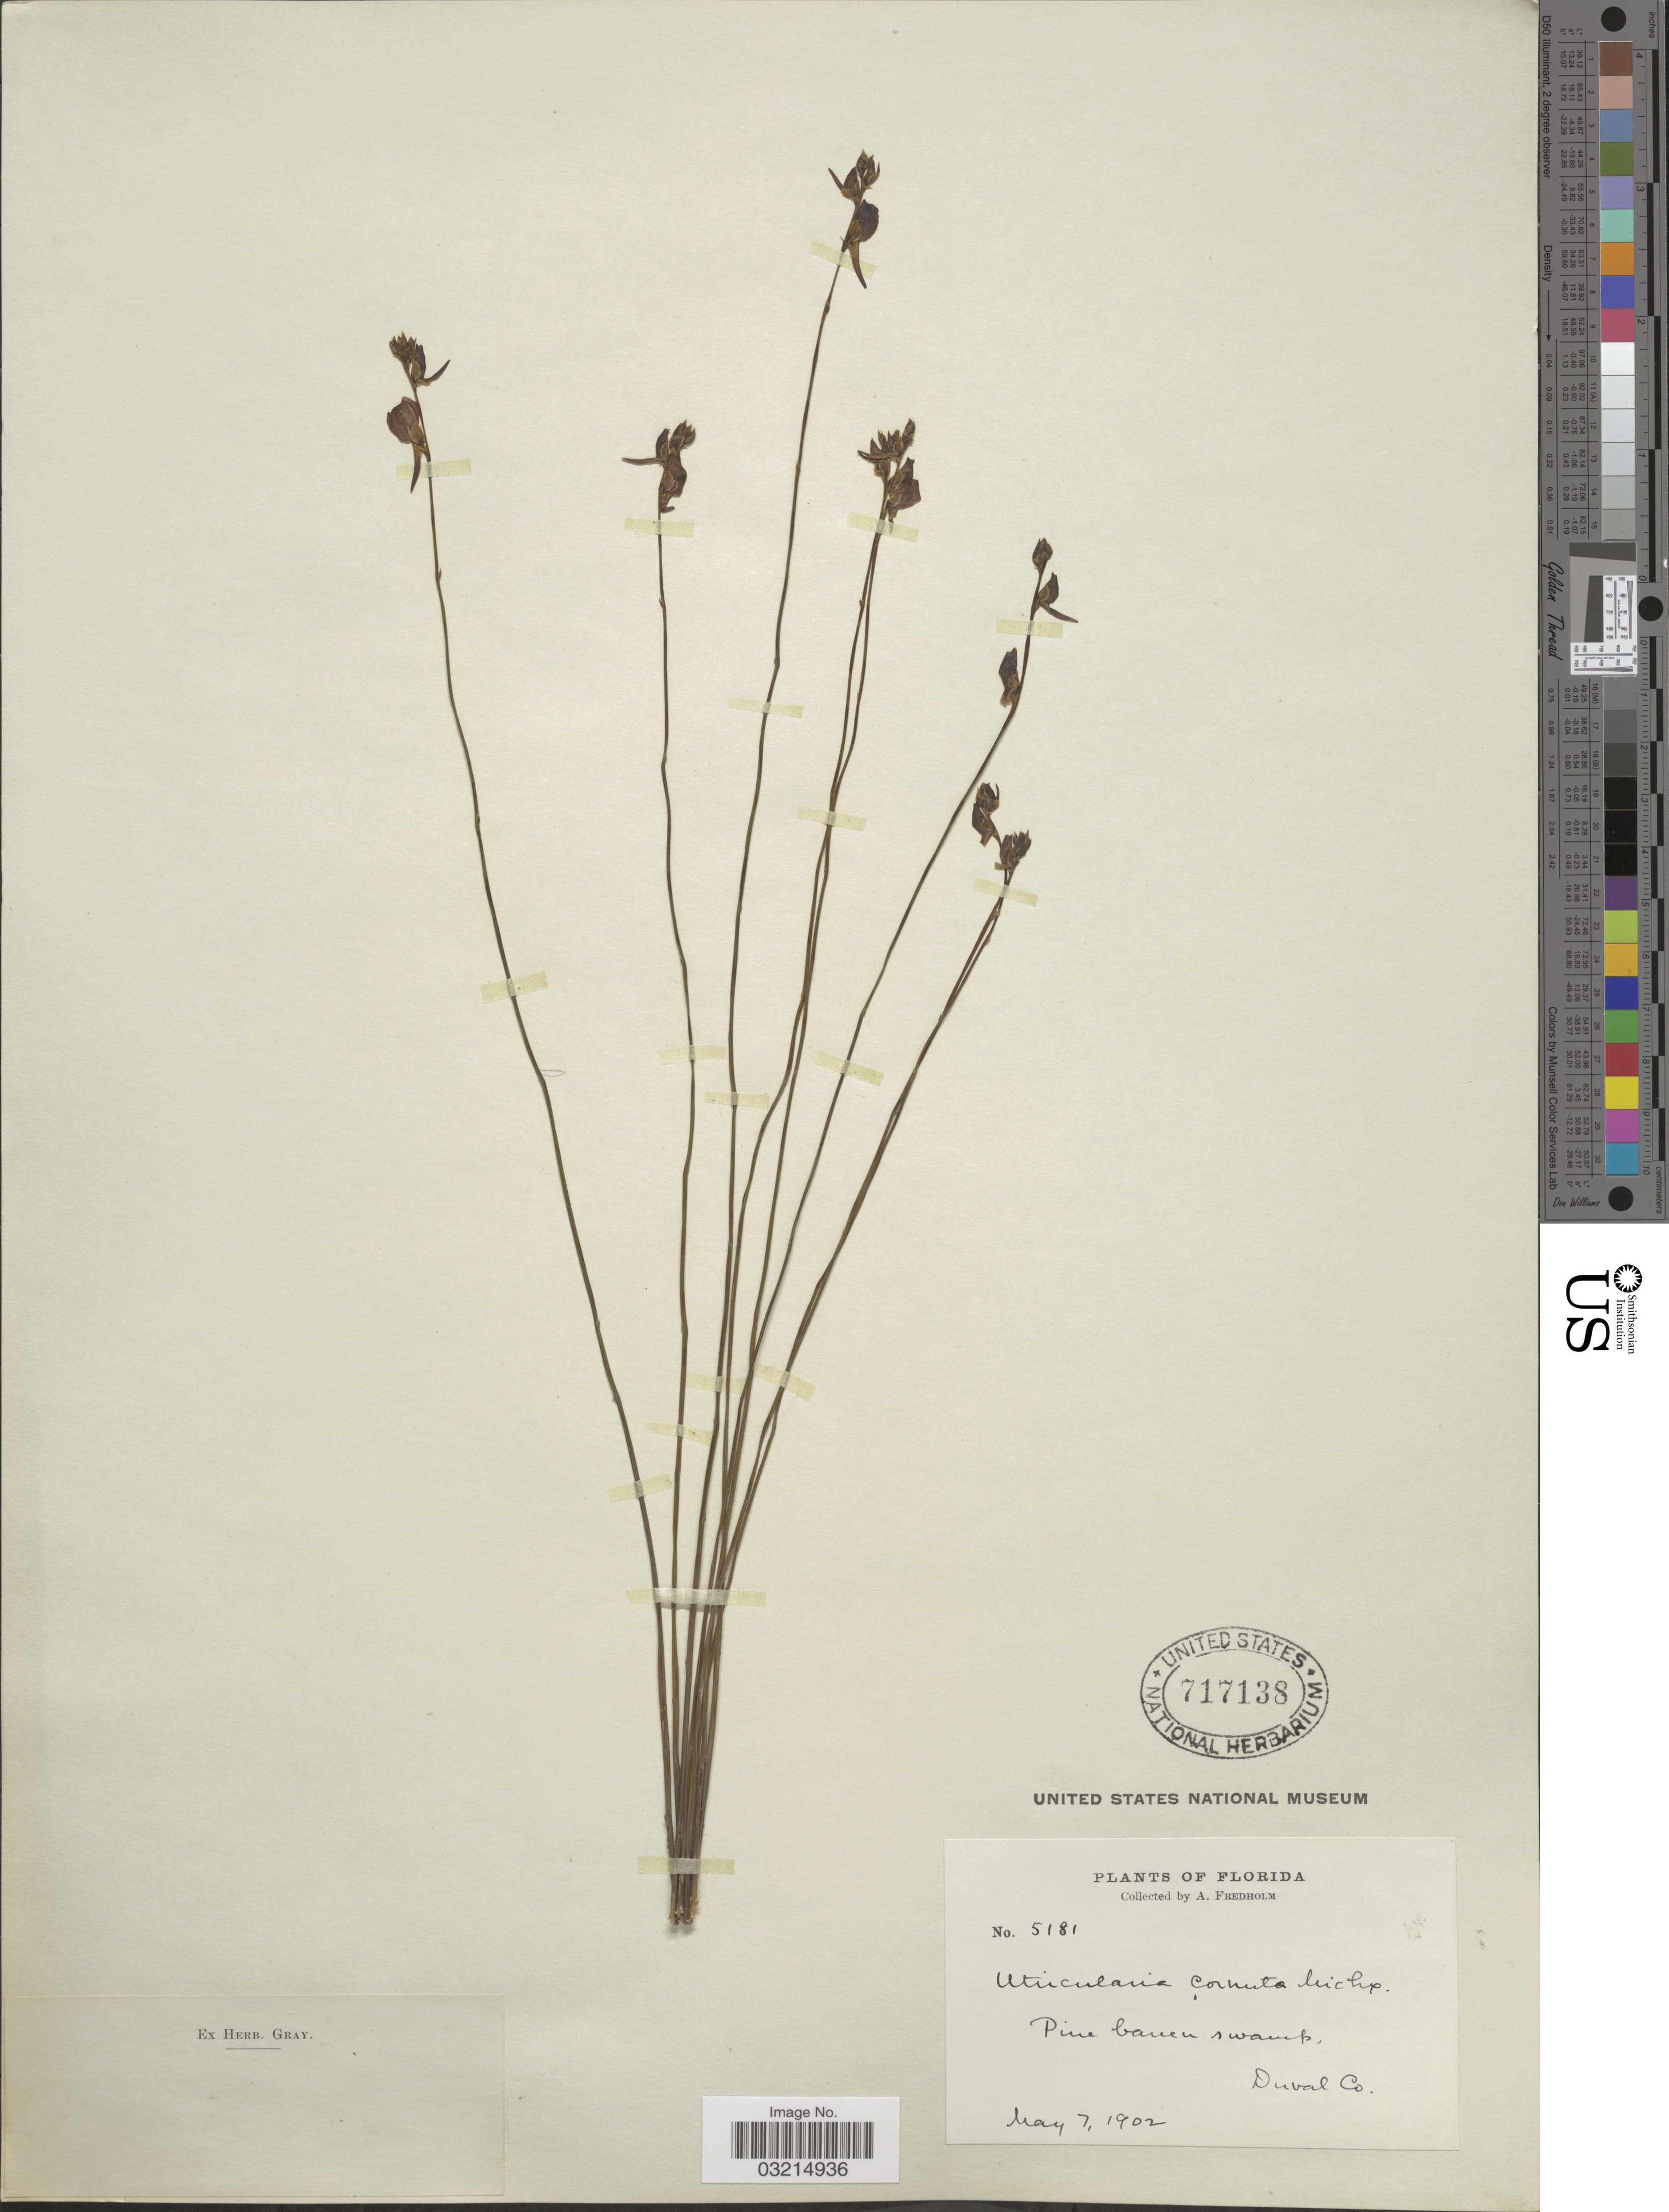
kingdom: Plantae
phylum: Tracheophyta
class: Magnoliopsida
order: Lamiales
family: Lentibulariaceae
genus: Utricularia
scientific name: Utricularia cornuta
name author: Michx.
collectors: A. Fredholm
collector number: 5181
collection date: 1902-05-07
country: United States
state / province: Florida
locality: Pine barrens swamp, Duval Co.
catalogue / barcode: US 717138